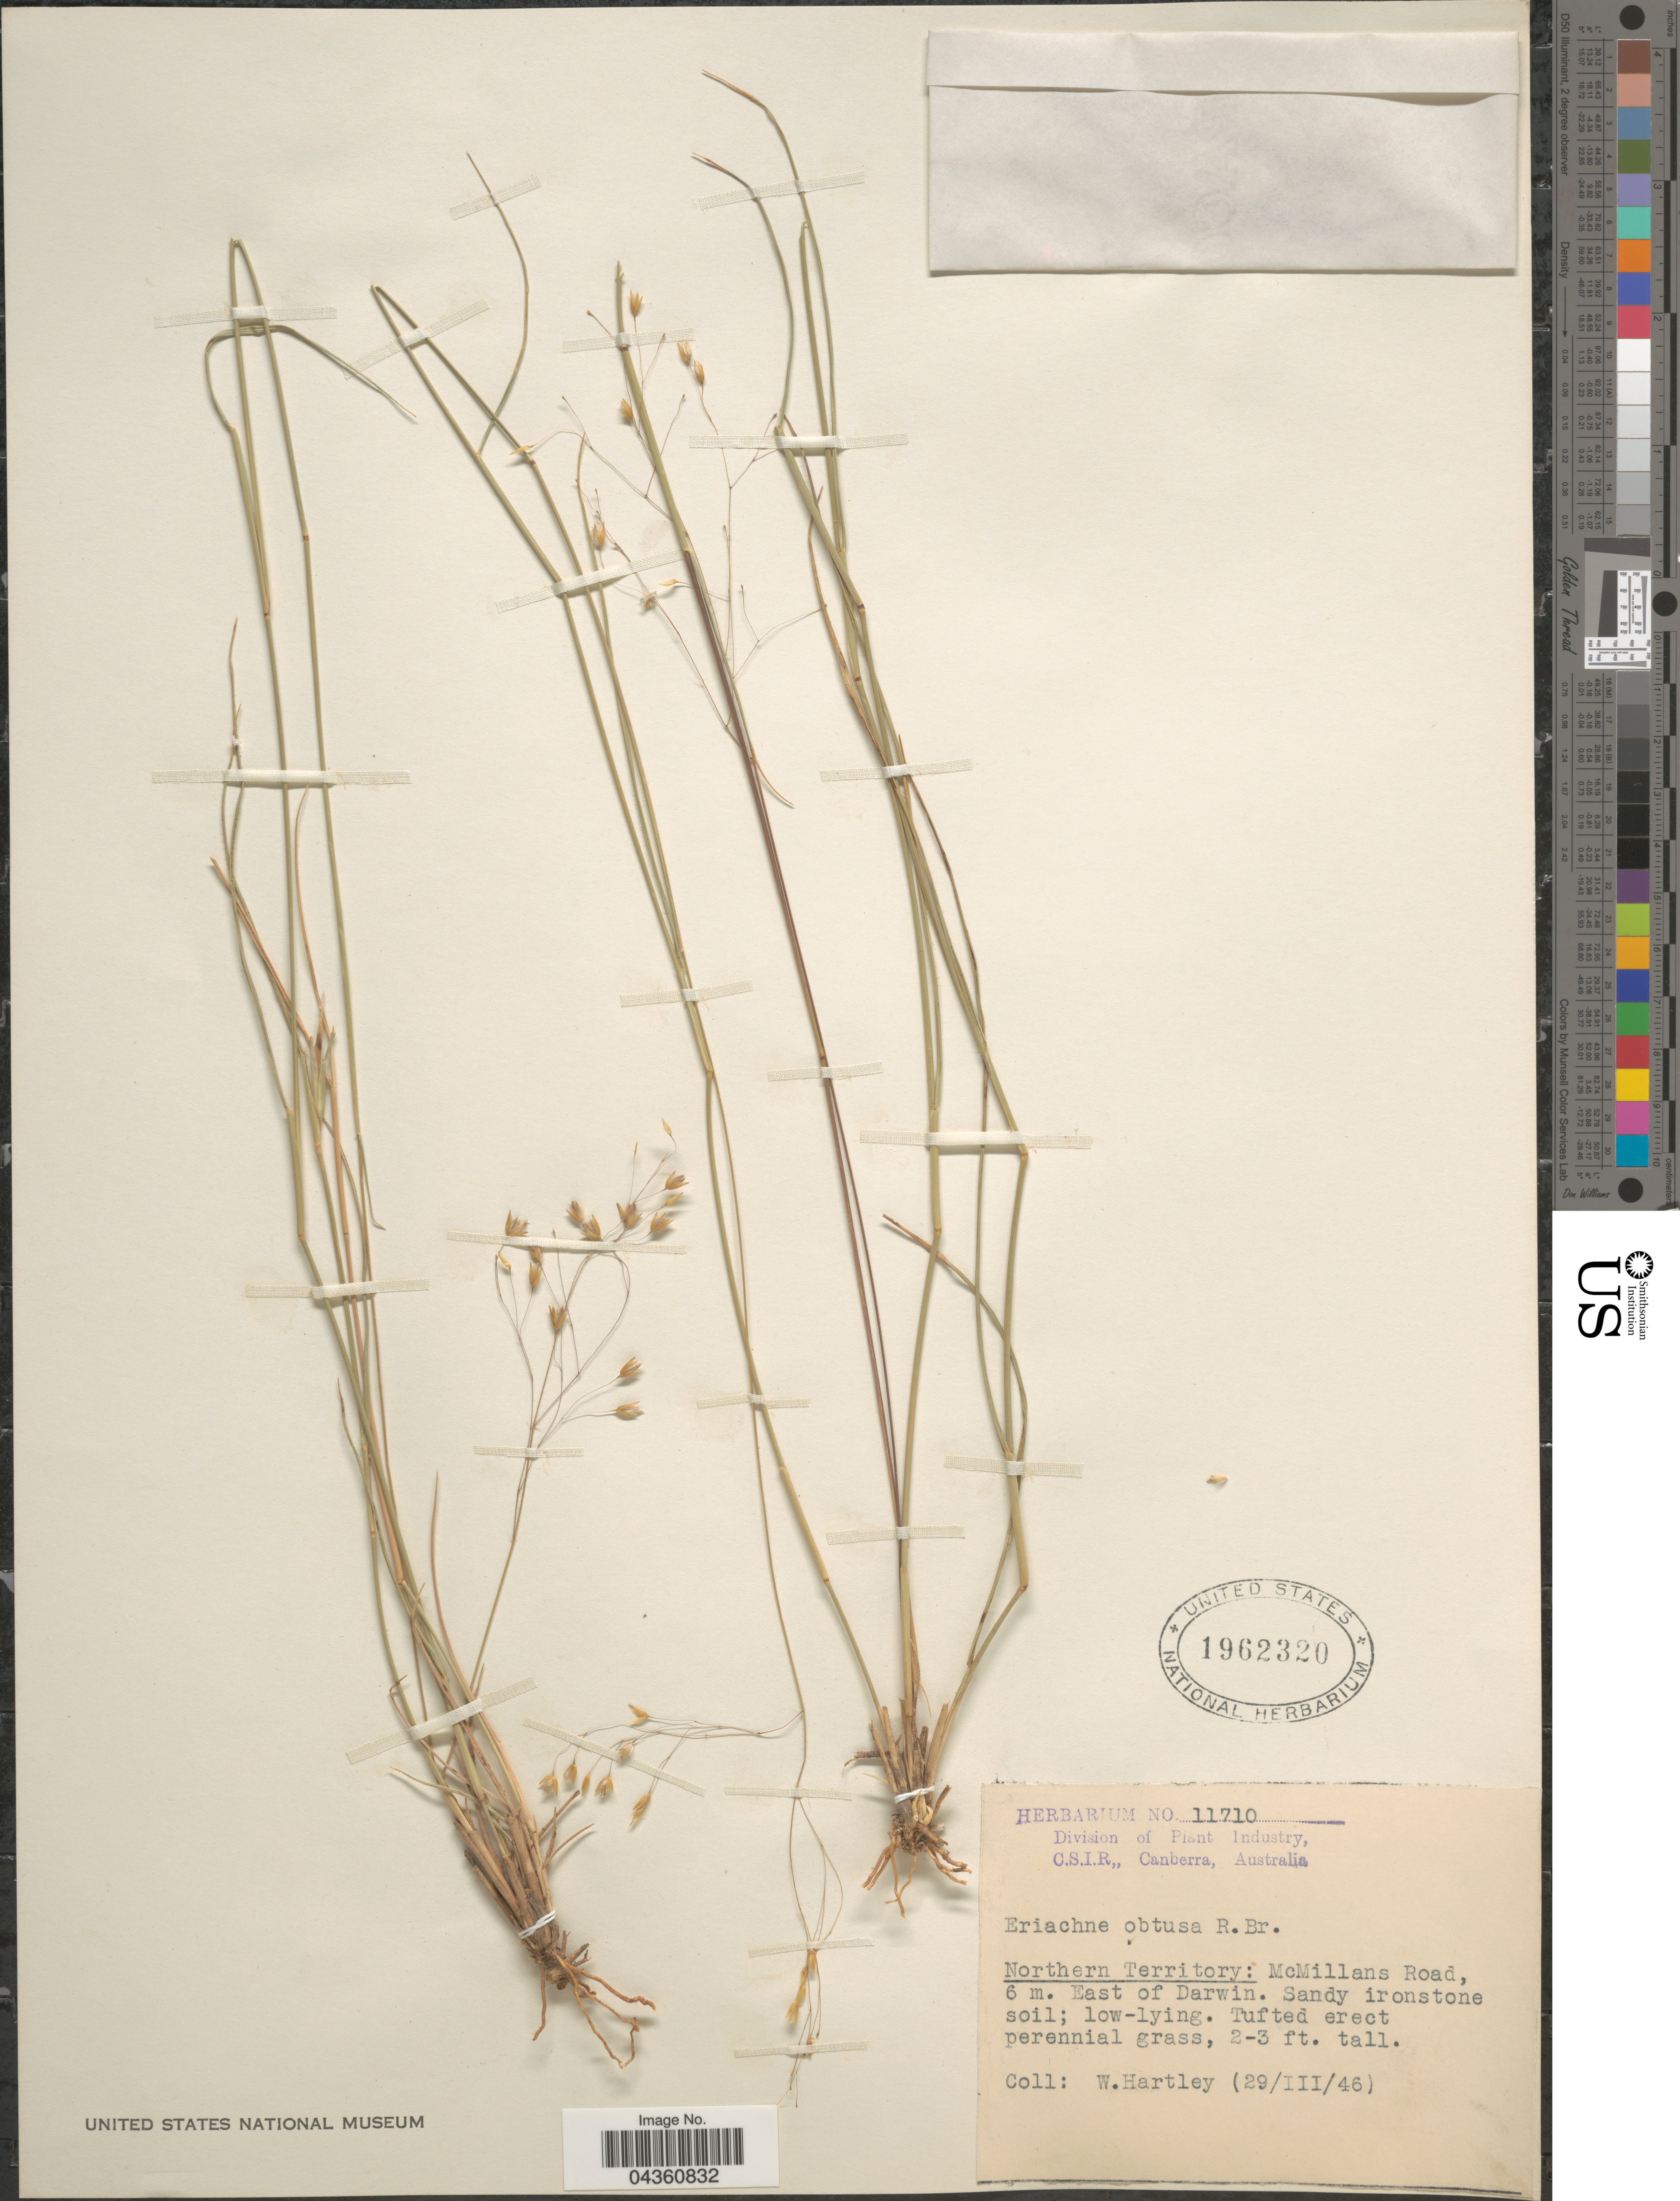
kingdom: Plantae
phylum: Tracheophyta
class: Liliopsida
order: Poales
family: Poaceae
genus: Eriachne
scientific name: Eriachne obtusa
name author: R. Br.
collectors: W. Hartley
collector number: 11710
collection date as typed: Transcribed d/m/y: 29/3/46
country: Australia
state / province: Northern Territory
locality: McMillans Road, 6 m. East of Darwin.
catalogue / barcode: US 1962320